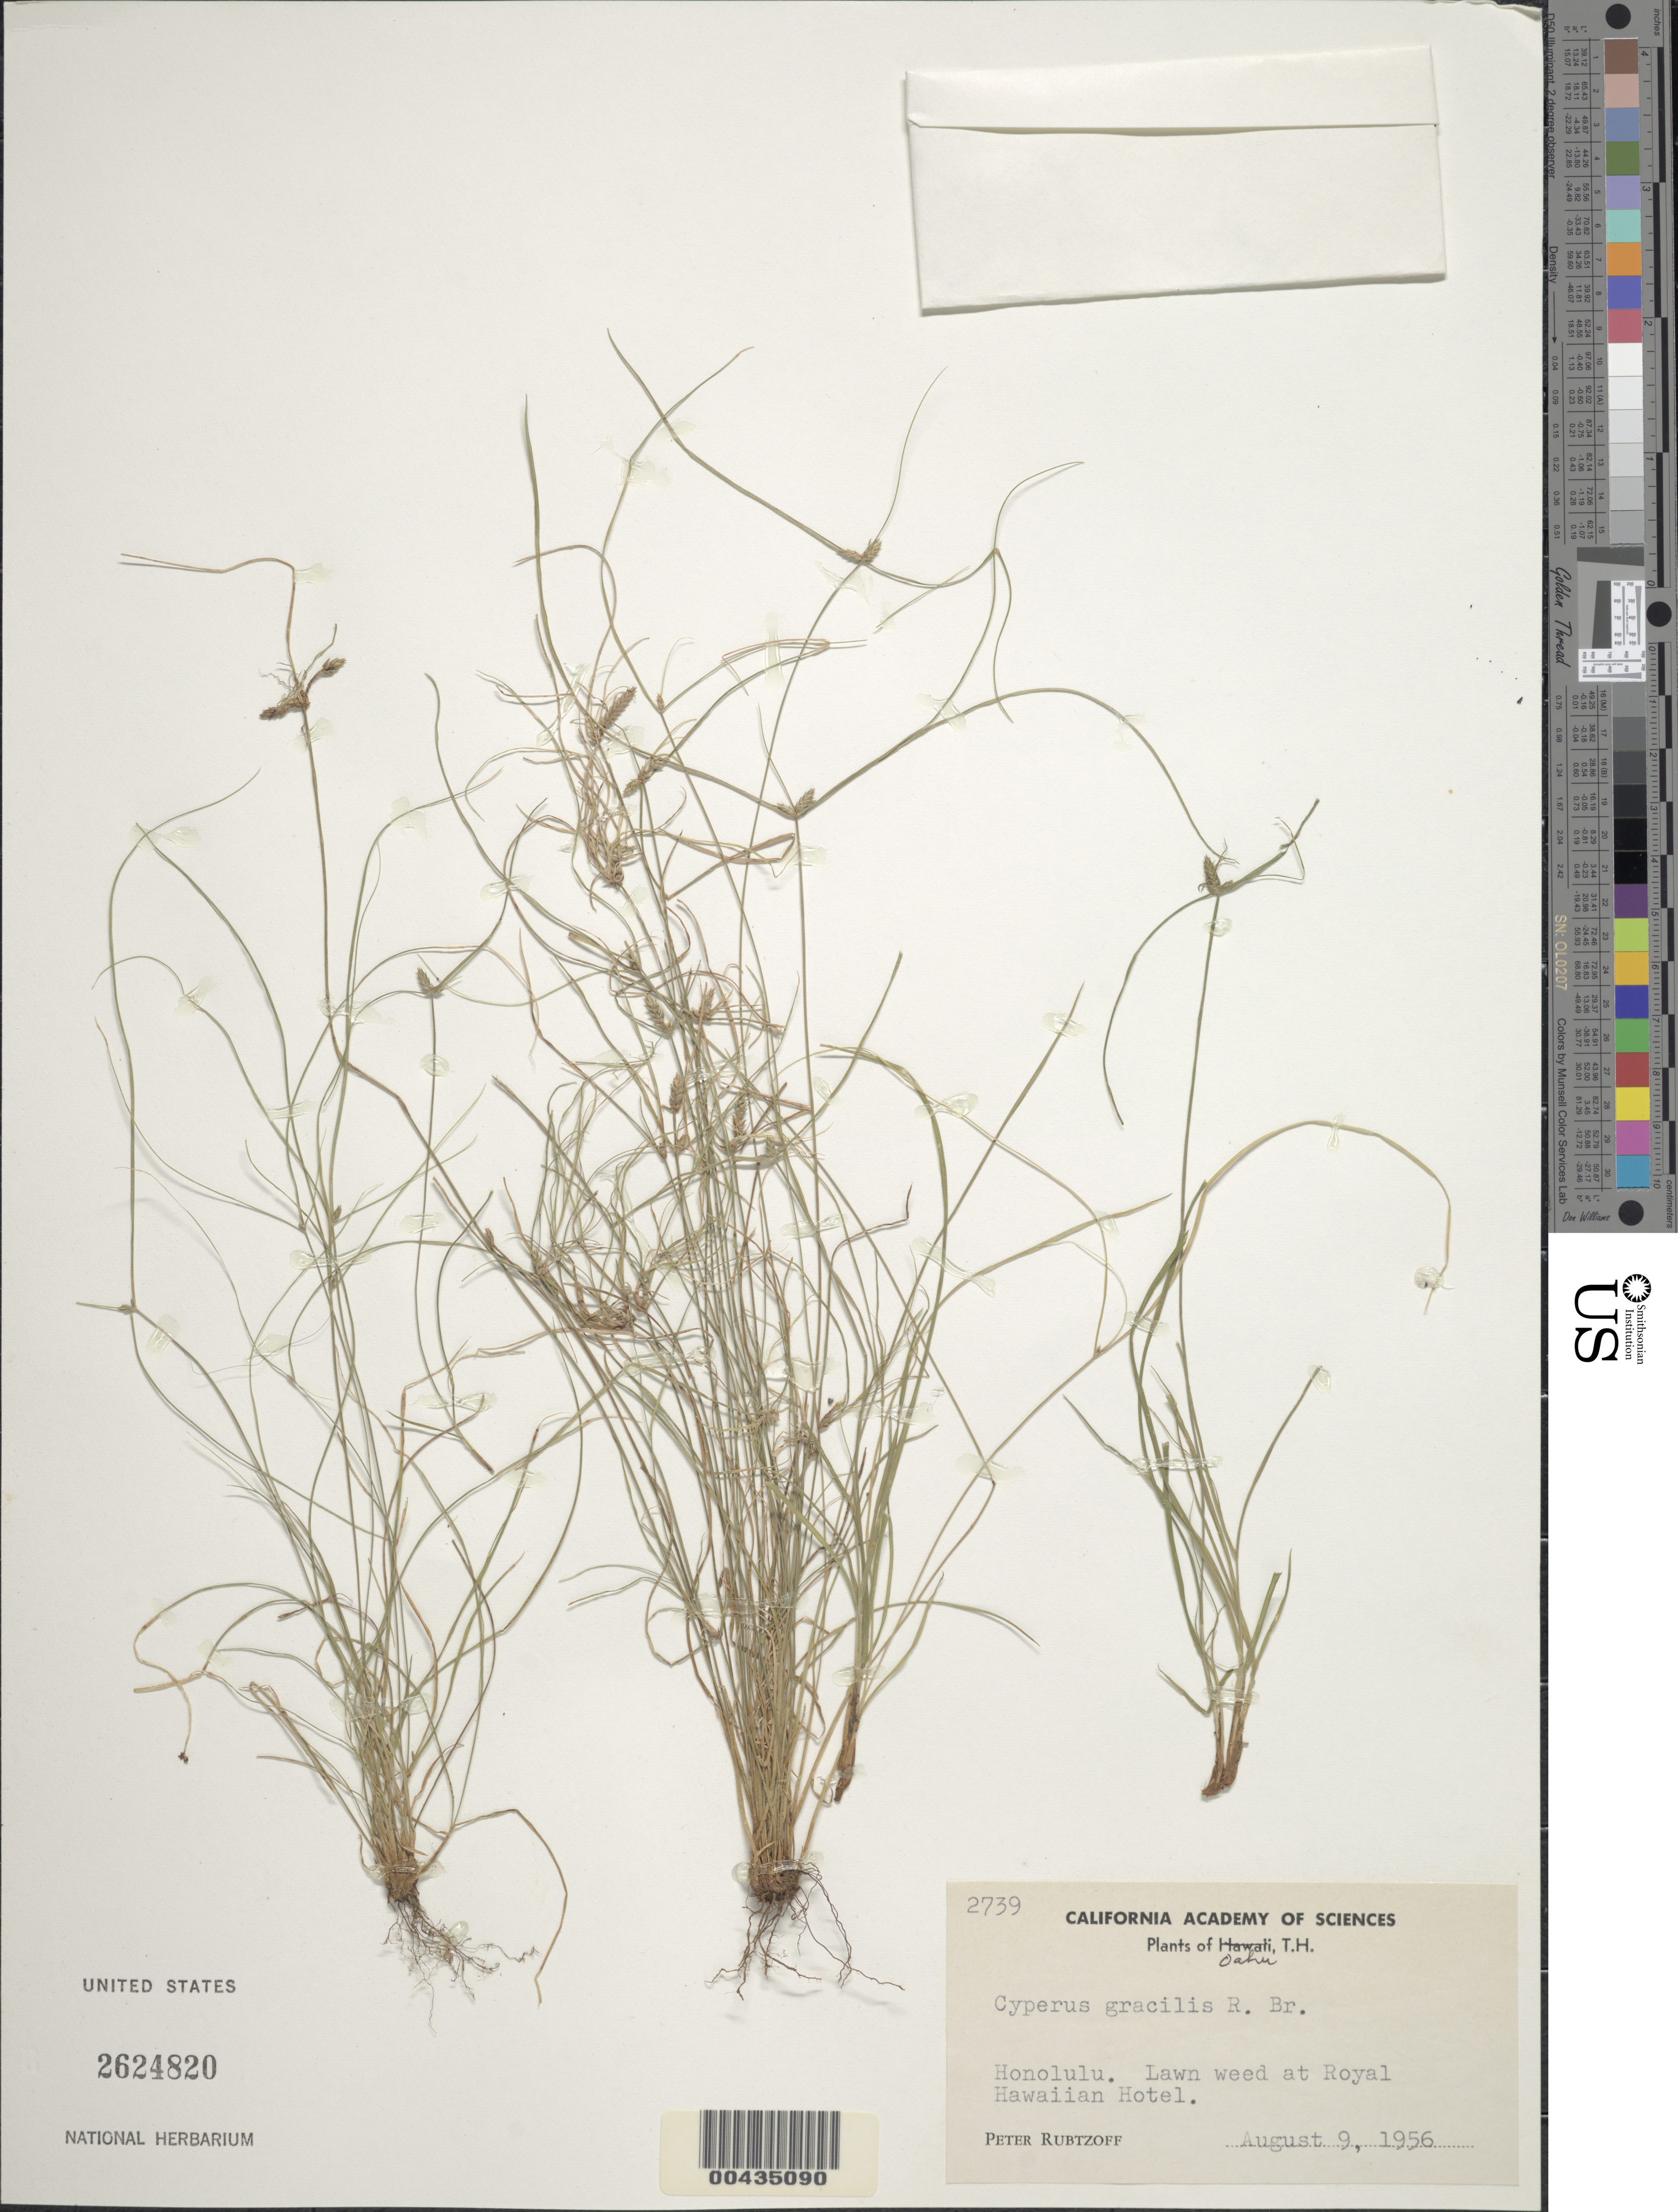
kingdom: Plantae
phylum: Tracheophyta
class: Liliopsida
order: Poales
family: Cyperaceae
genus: Cyperus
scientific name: Cyperus gracilis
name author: R. Br.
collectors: P. Rubtzoff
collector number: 2739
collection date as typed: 9 Aug 1956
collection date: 1956-08-09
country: United States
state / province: Hawaii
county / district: Honolulu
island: Oahu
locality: Oahu, Honolulu, Royal Hawaiian Hotel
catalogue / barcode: US 2624820